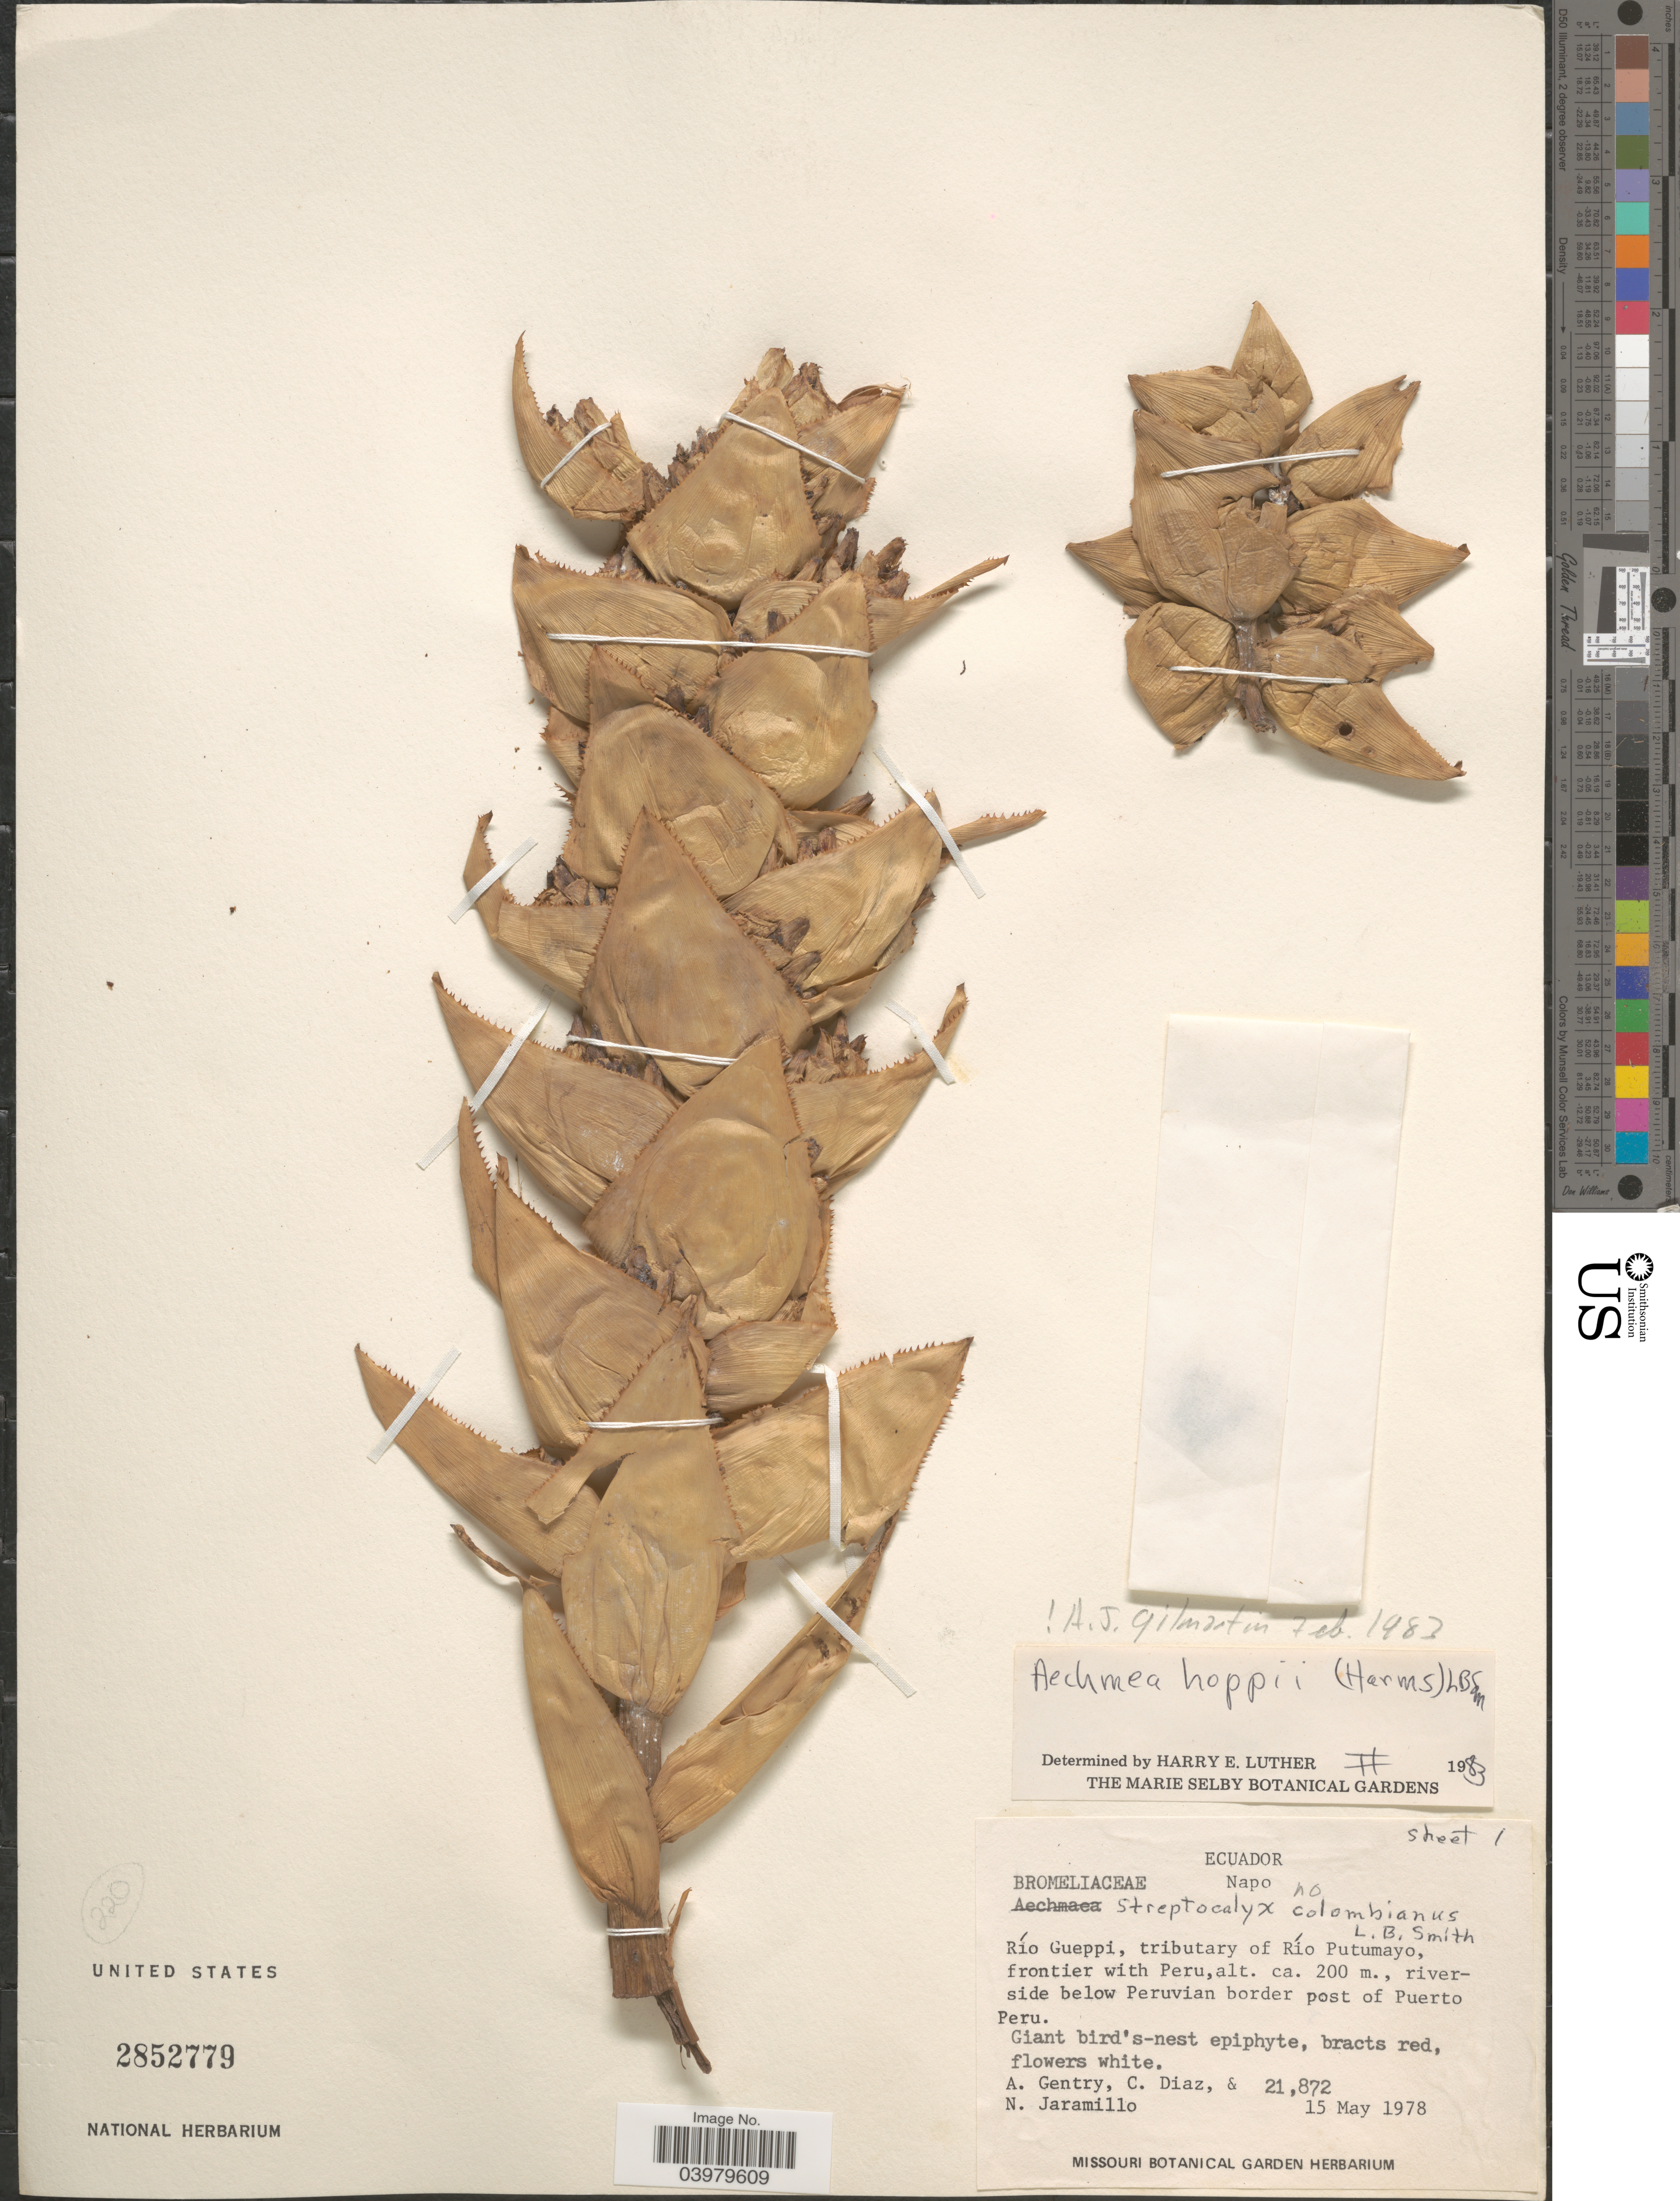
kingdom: Plantae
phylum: Tracheophyta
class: Liliopsida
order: Poales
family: Bromeliaceae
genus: Aechmea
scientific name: Aechmea hoppii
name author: (Harms) L.B. Sm.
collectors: A. H. Gentry, C. Díaz & N. Jaramillo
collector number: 21872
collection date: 1978-05-15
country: Ecuador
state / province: Napo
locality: Río Gueppi, tributary of Río Putumayo, frontier with Peru, river-side below Peruvian border post of Puerto Peru.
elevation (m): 200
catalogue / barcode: US 2852779